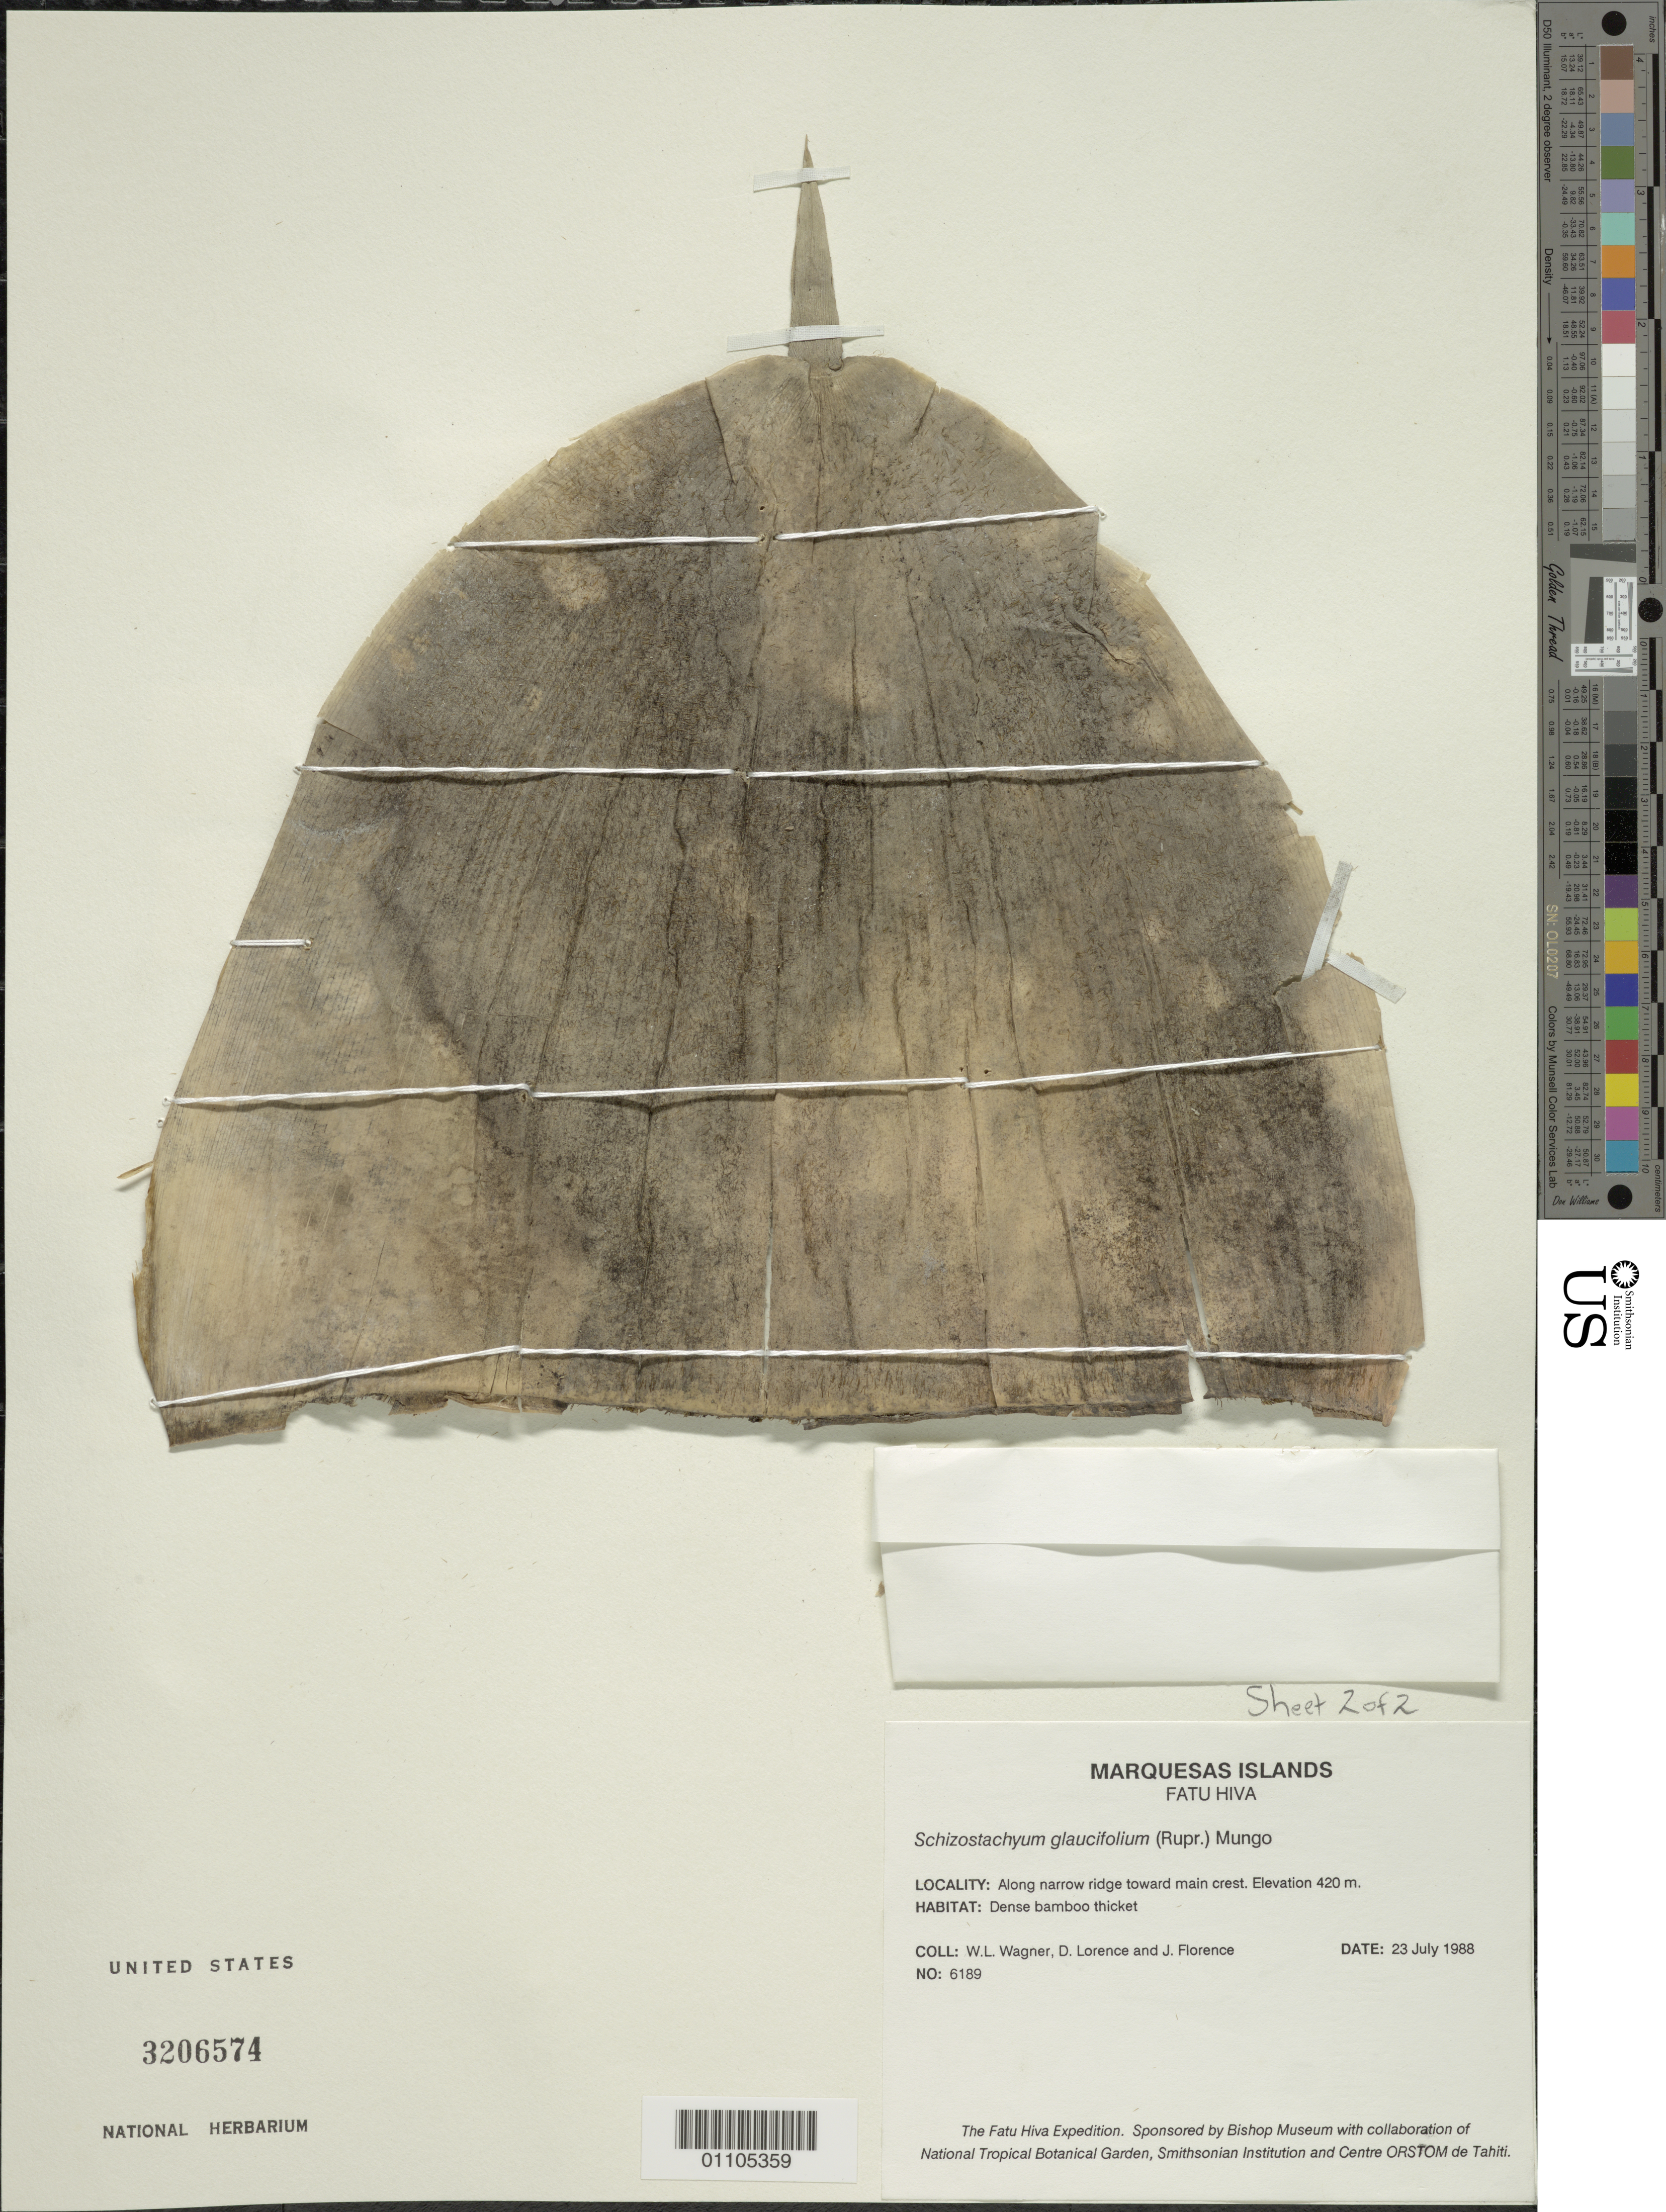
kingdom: Plantae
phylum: Tracheophyta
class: Liliopsida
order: Poales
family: Poaceae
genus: Schizostachyum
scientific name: Schizostachyum glaucifolium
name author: (Rupr.) Munro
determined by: Florence, J.; Wagner, W. L.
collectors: W. L. Wagner, D. Lorence & J. Florence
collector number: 6189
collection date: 1988-07-23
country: French Polynesia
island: Fatu Hiva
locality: along narrow ridge toward main crest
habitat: Dense bamboo thicket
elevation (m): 420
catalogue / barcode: US 3206574